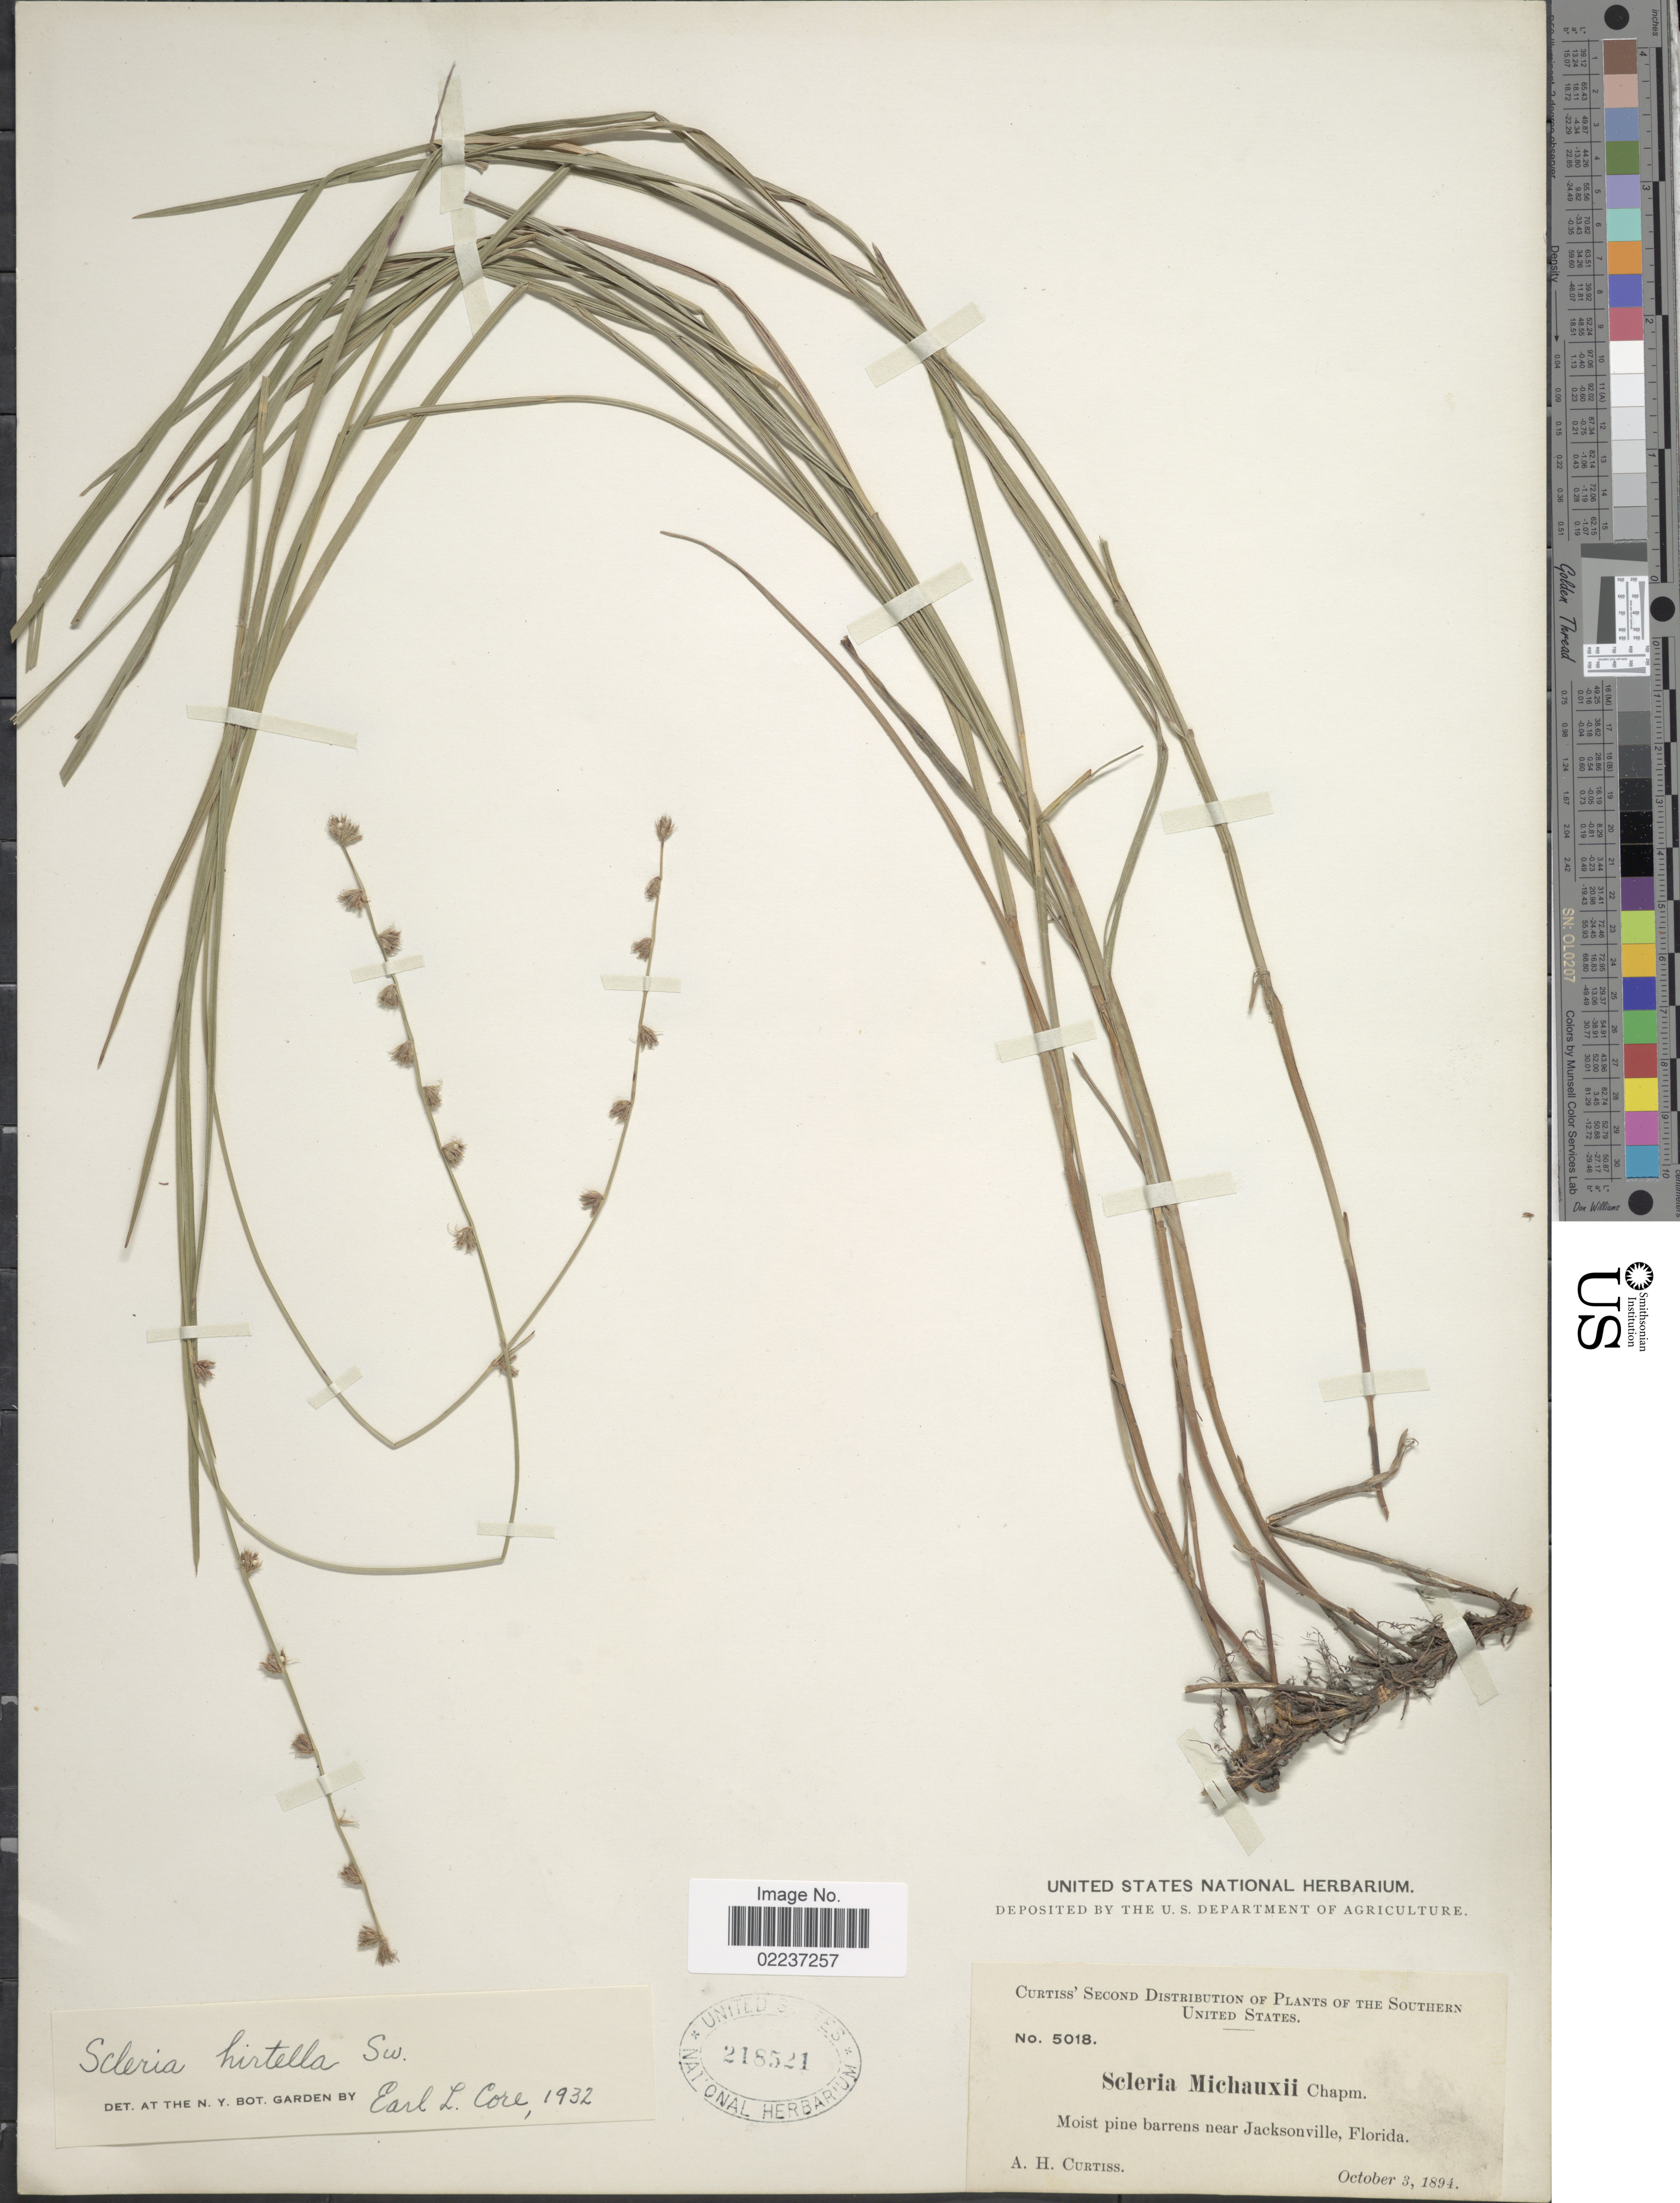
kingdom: Plantae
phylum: Tracheophyta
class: Liliopsida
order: Poales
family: Cyperaceae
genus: Scleria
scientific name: Scleria hirtella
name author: Sw.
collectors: A. H. Curtiss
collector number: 5018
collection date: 1894-10-03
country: United States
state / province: Florida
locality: Moist pine barrens near Jacksonville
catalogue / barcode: US 218521